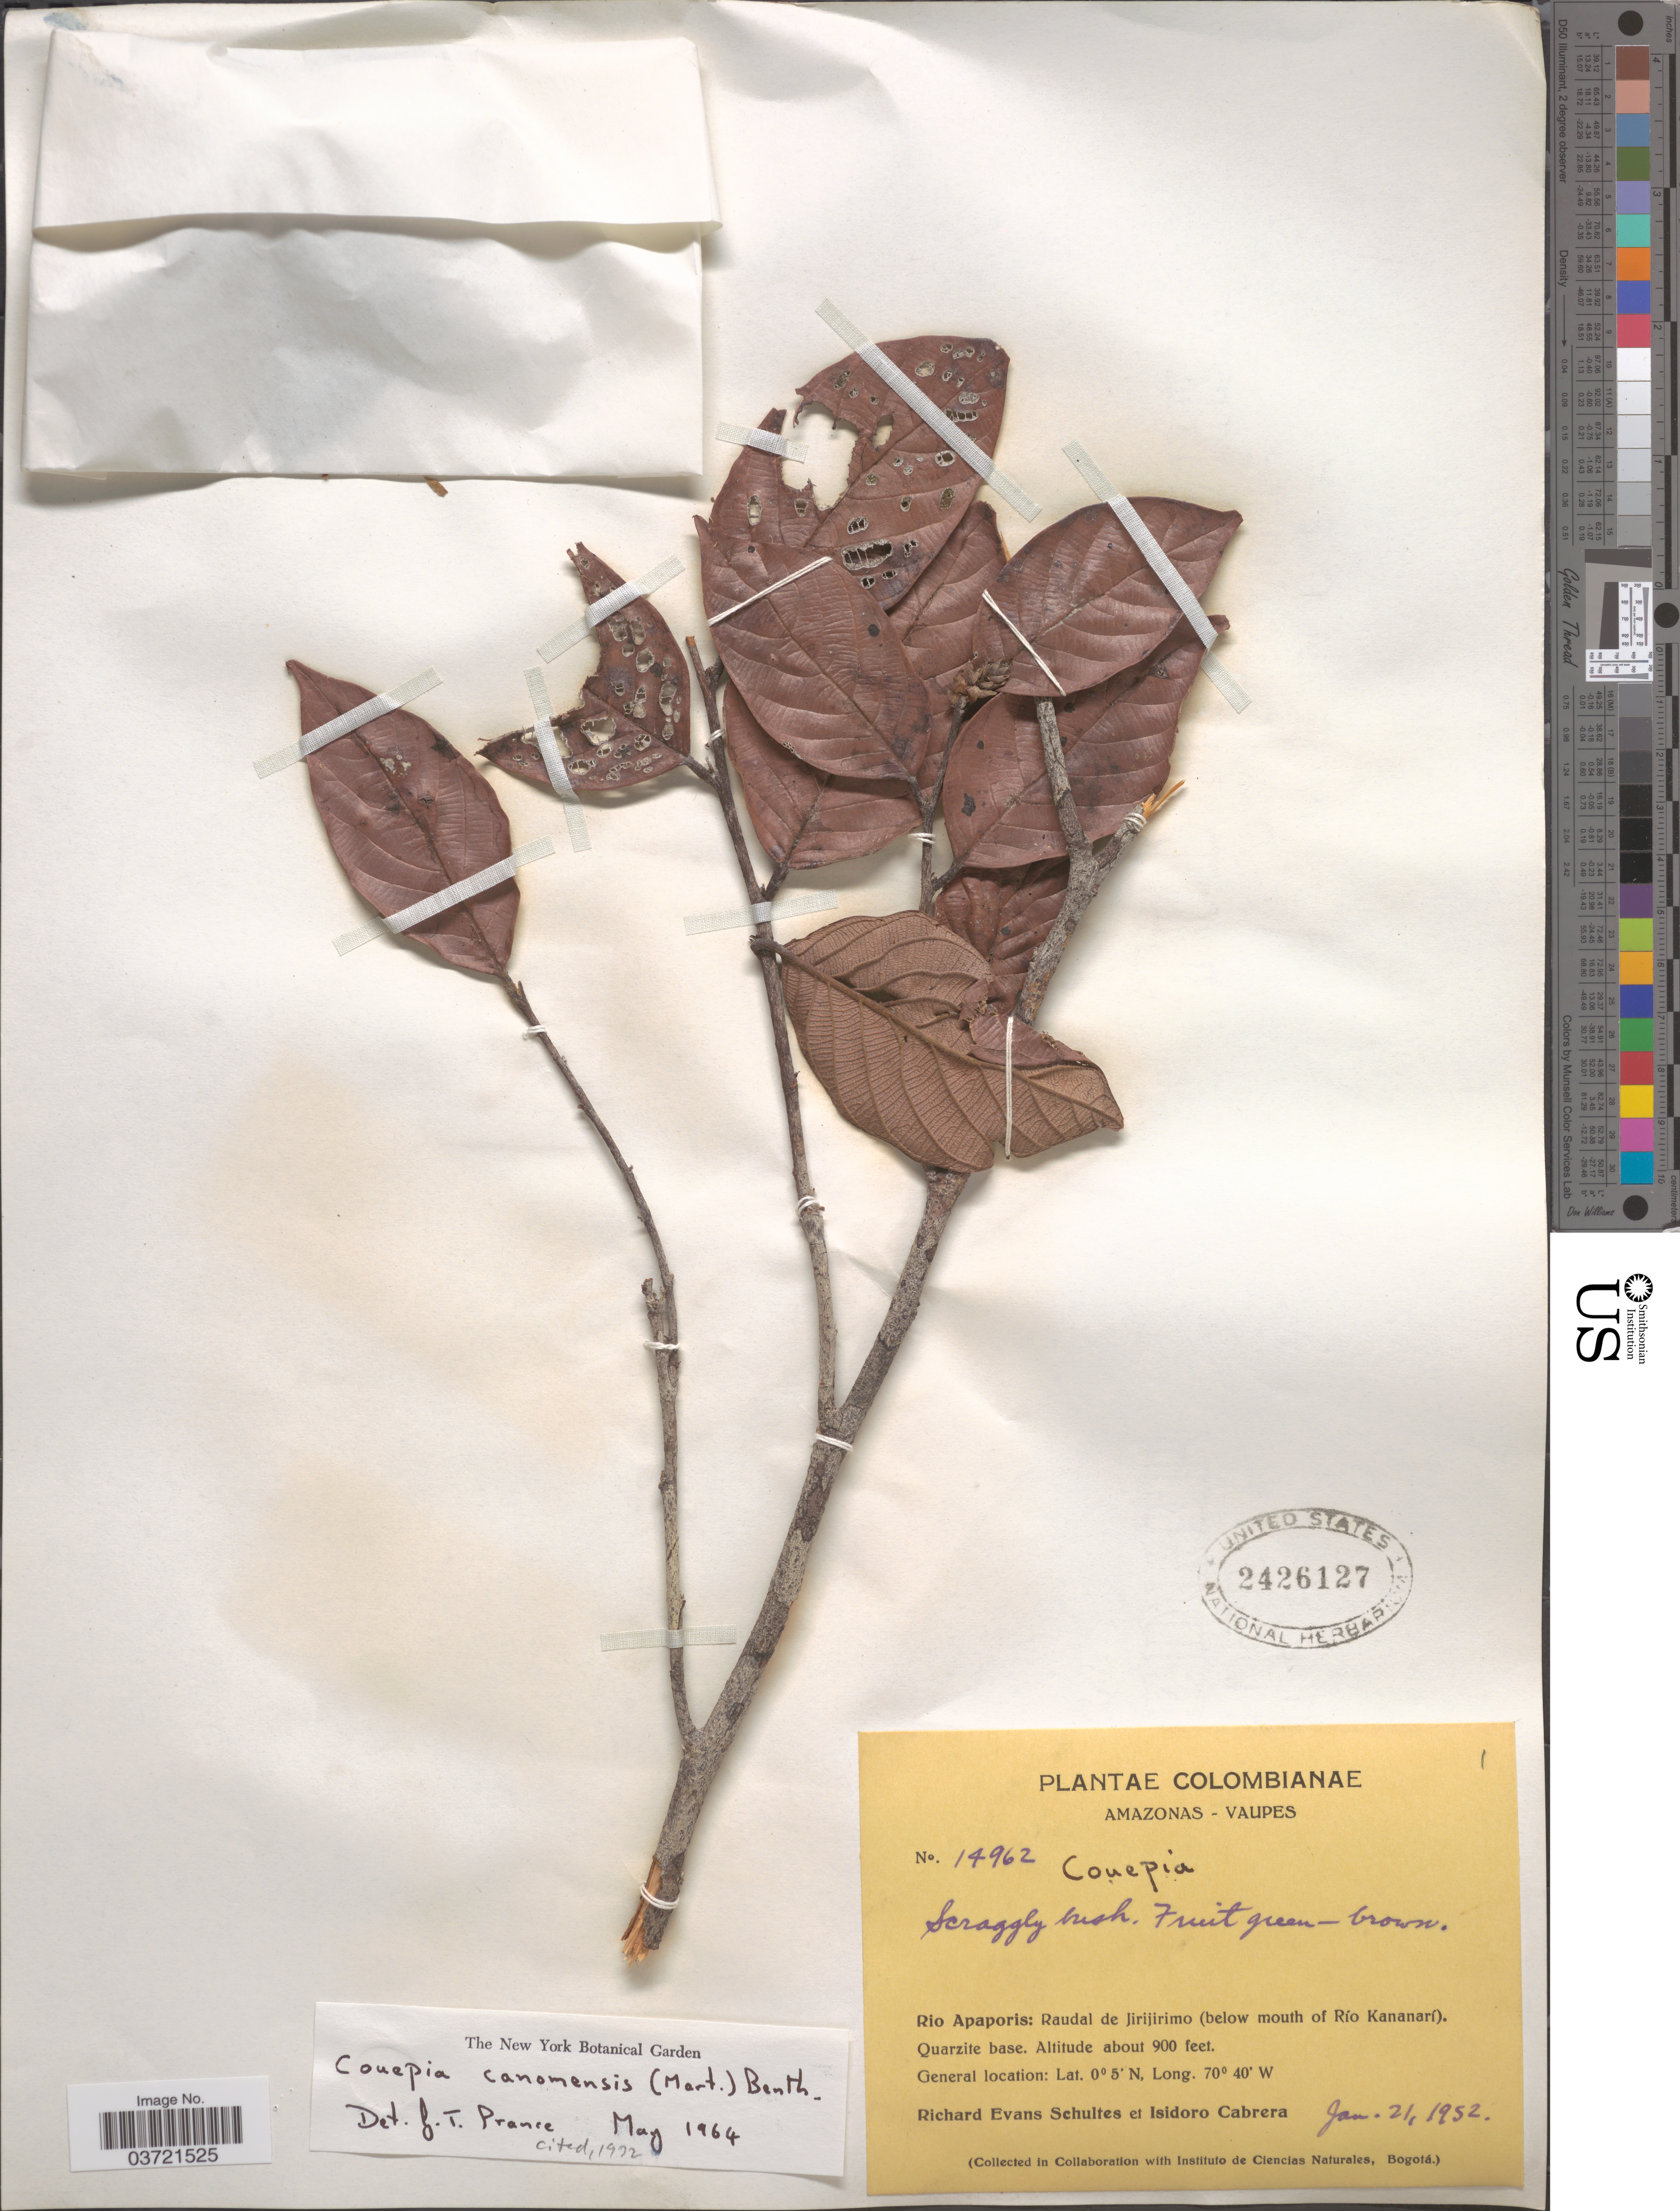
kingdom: Plantae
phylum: Tracheophyta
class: Magnoliopsida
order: Malpighiales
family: Chrysobalanaceae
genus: Gaulettia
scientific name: Gaulettia canomensis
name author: (Mart.) Sothers & Prance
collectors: R. E. Schultes & I. Cabrera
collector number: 14962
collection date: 1952-01-21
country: Colombia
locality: Amazonas-Vaupes. Rio Apaporis: Raudal de Jirijirimo (below mouth of Río Kananarí). Quarzite base.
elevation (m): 274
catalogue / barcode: US 2426127